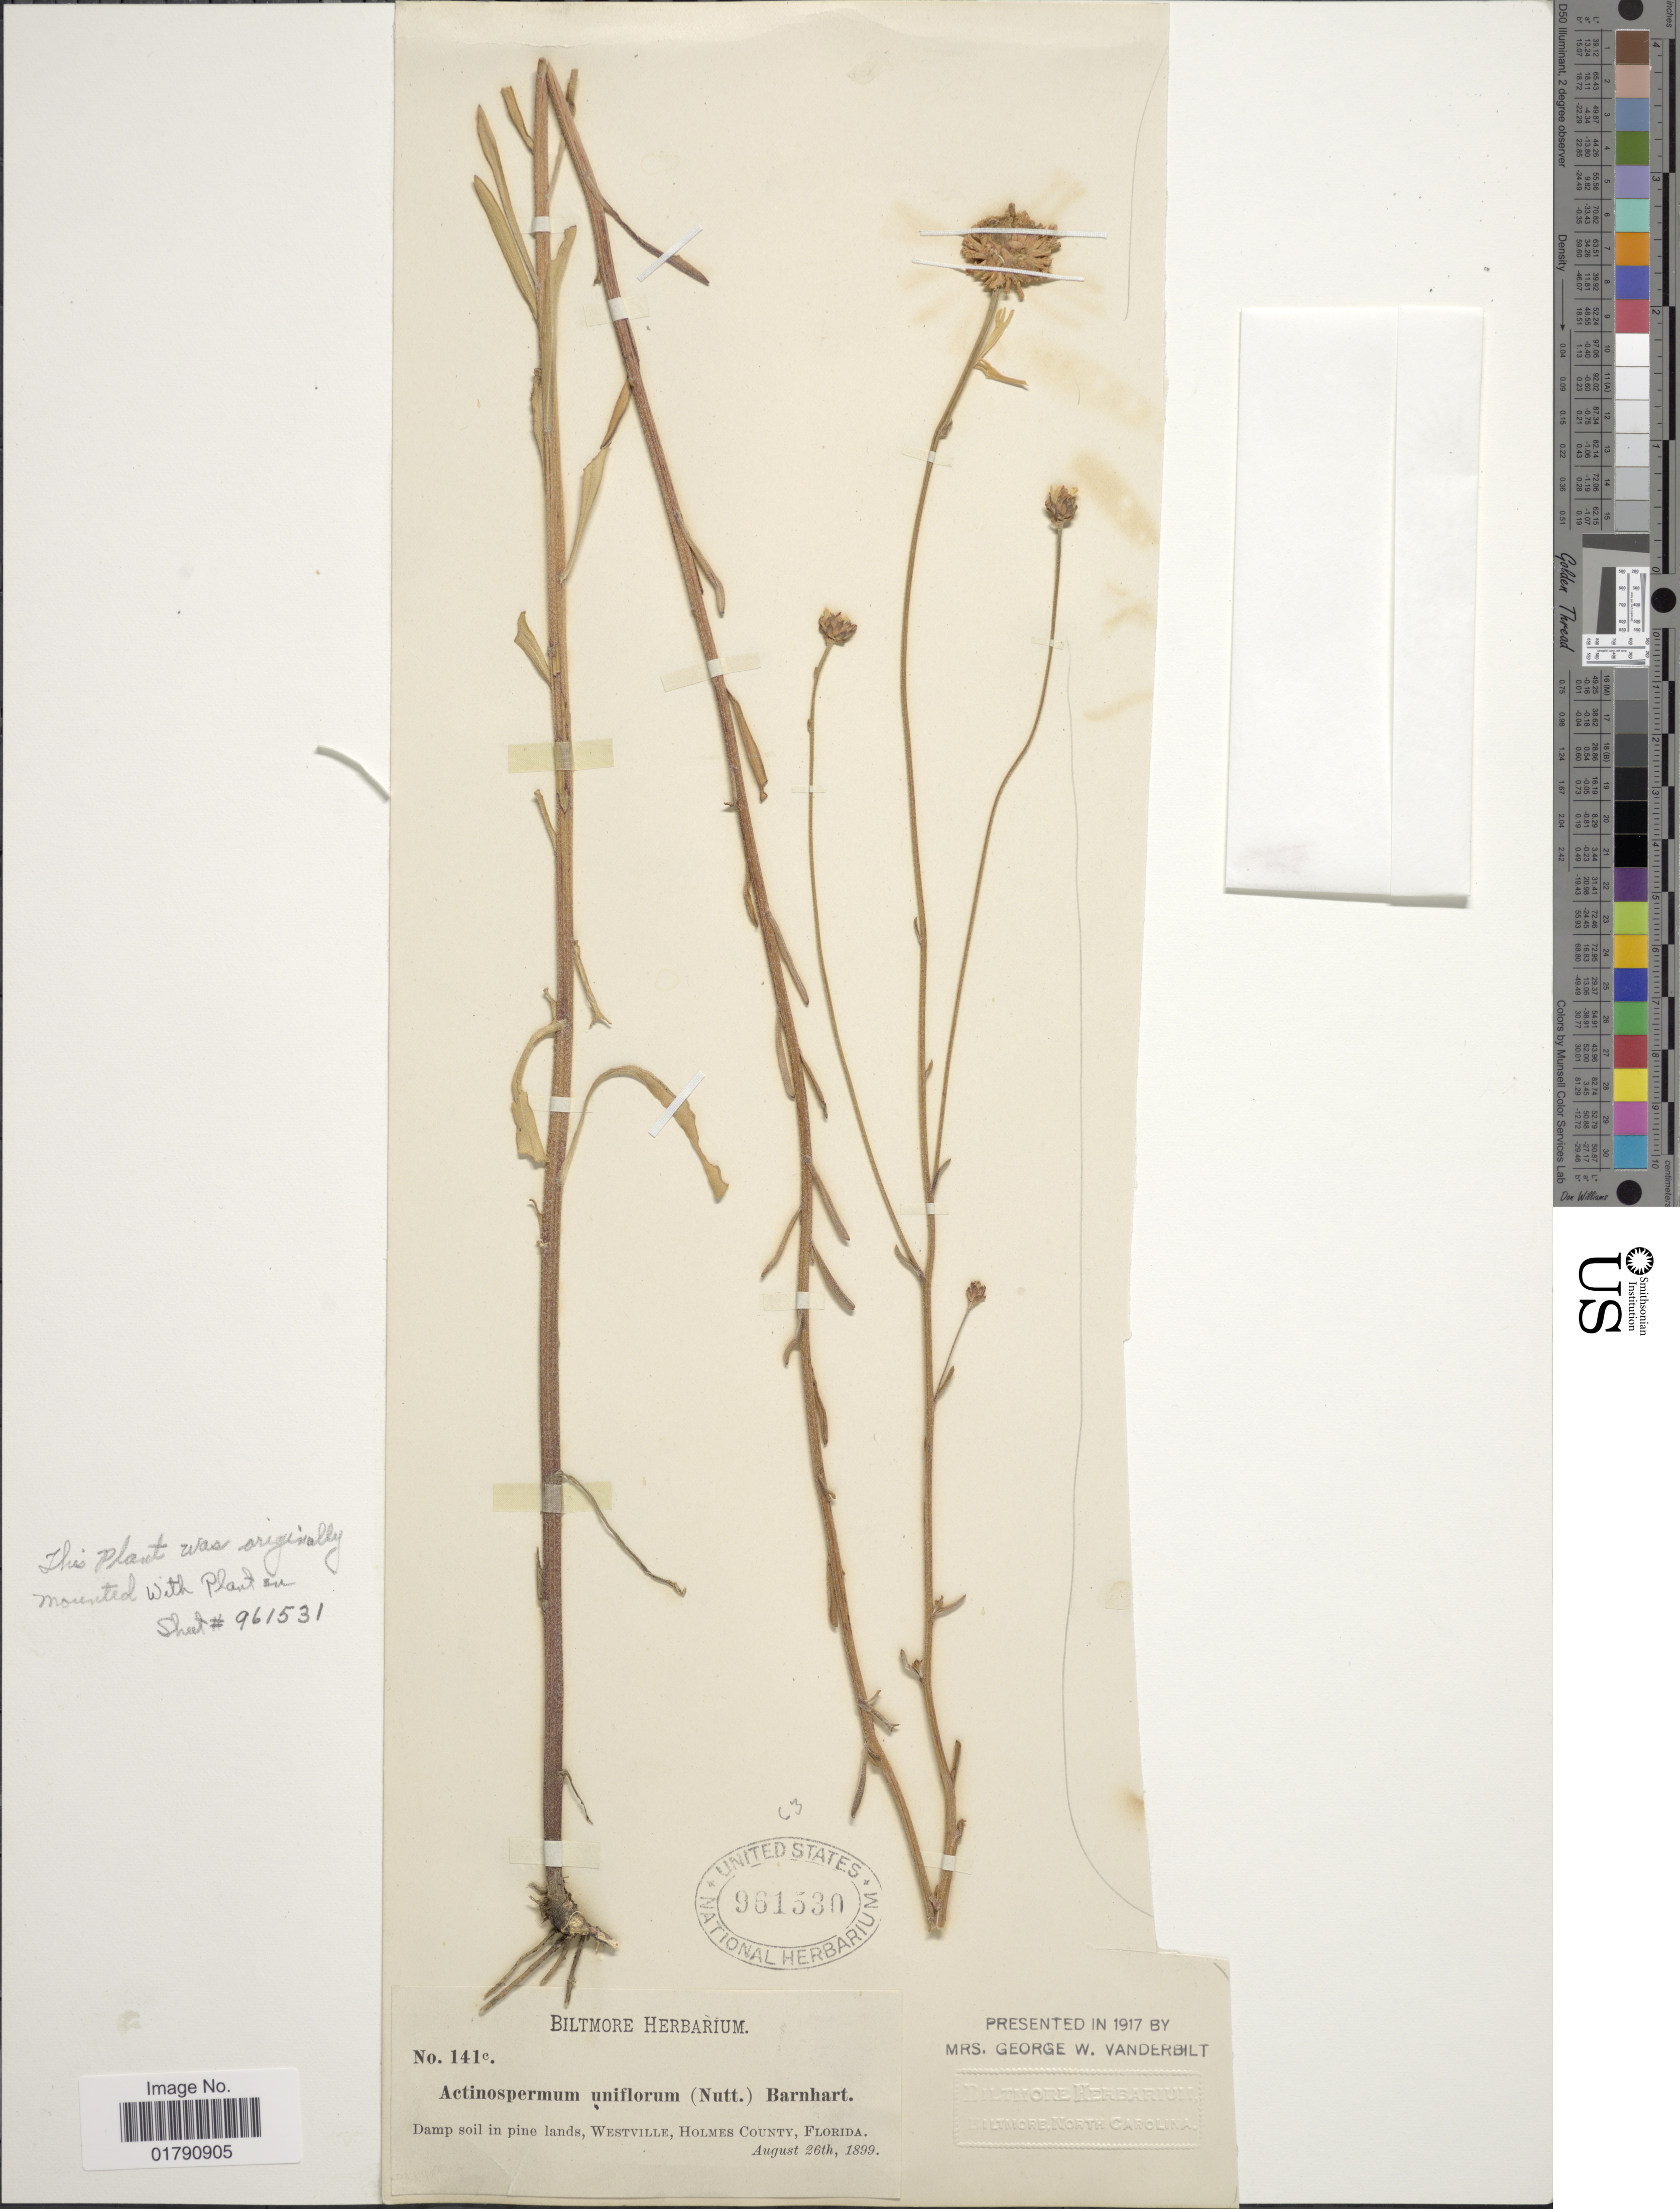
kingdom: Plantae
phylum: Tracheophyta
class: Magnoliopsida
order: Asterales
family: Asteraceae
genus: Balduina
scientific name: Balduina uniflora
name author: Nutt.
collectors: ex herb. Biltmore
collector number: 141c*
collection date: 1899-08-26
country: United States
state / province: Florida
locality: Westville, Holmes County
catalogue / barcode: US 961530